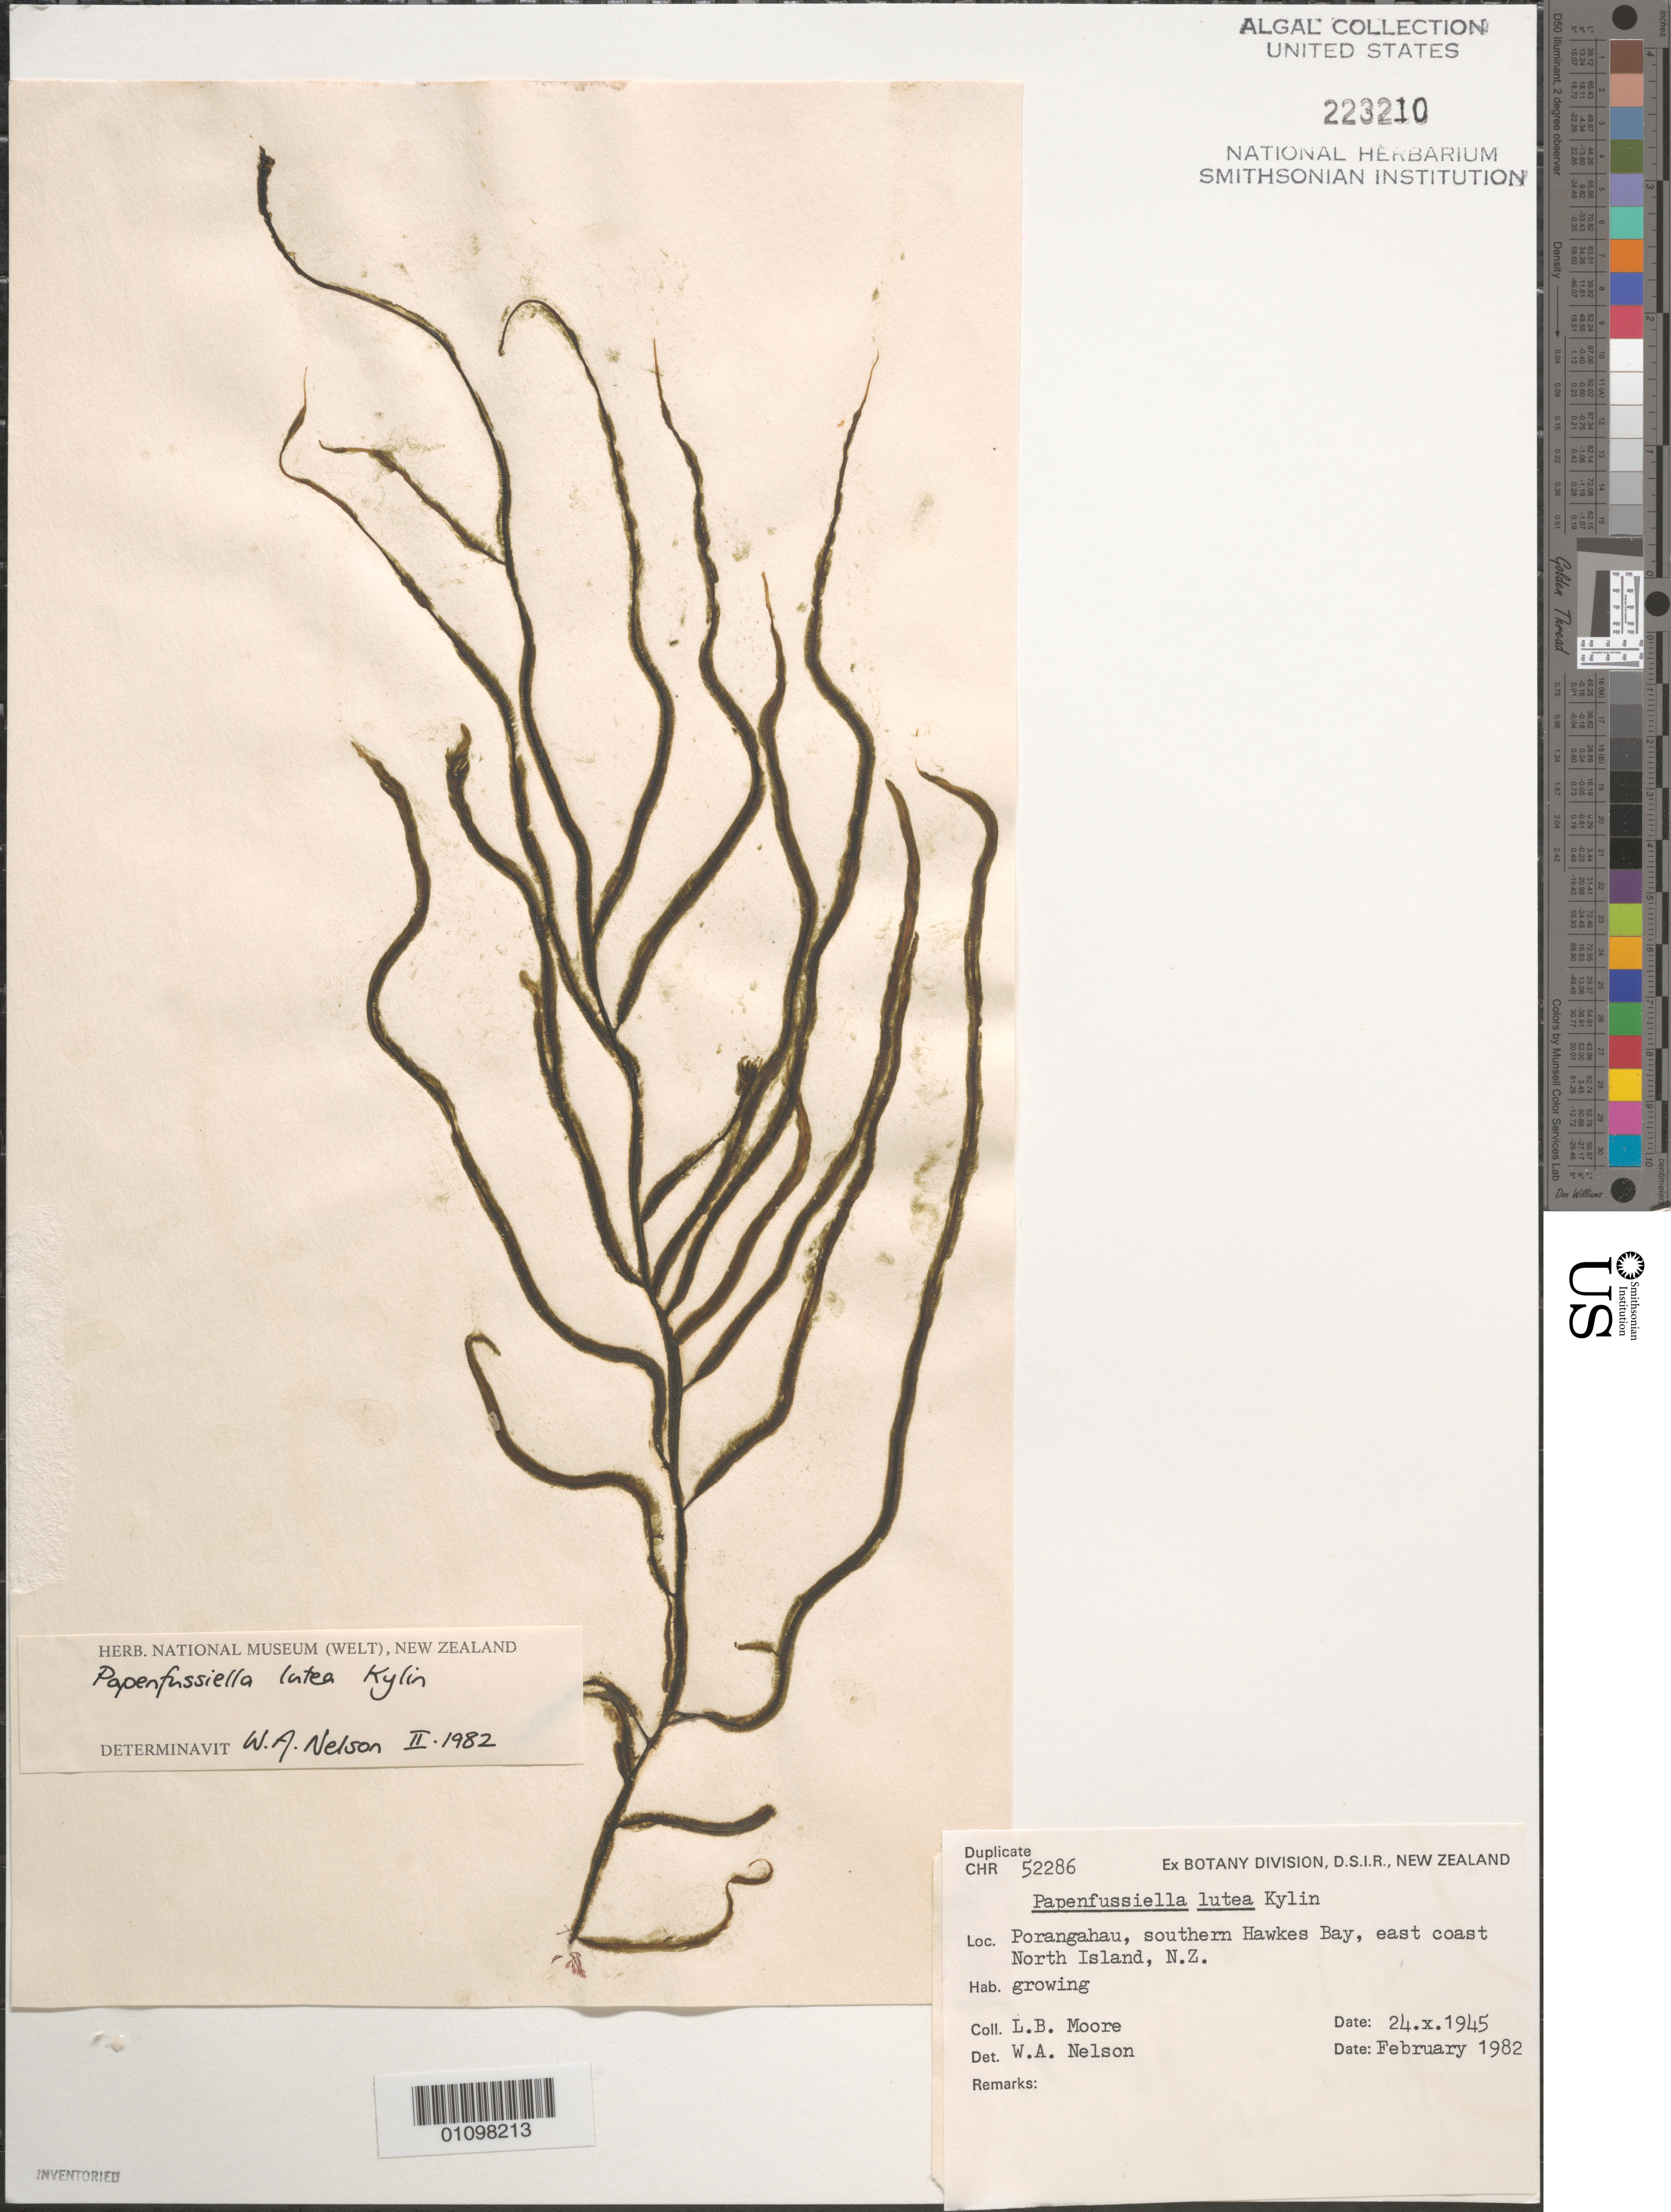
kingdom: Chromista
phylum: Ochrophyta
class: Phaeophyceae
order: Ectocarpales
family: Chordariaceae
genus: Papenfussiella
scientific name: Papenfussiella lutea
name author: Kylin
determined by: Nelson, W. A.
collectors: L. Moore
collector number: Duplicate CHR 52286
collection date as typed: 24 Oct 1945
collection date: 1945-10-24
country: New Zealand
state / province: Hawke's Bay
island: North Island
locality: Porangahau, southern Hawkes Bay, east coast of North Island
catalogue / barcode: US 223210